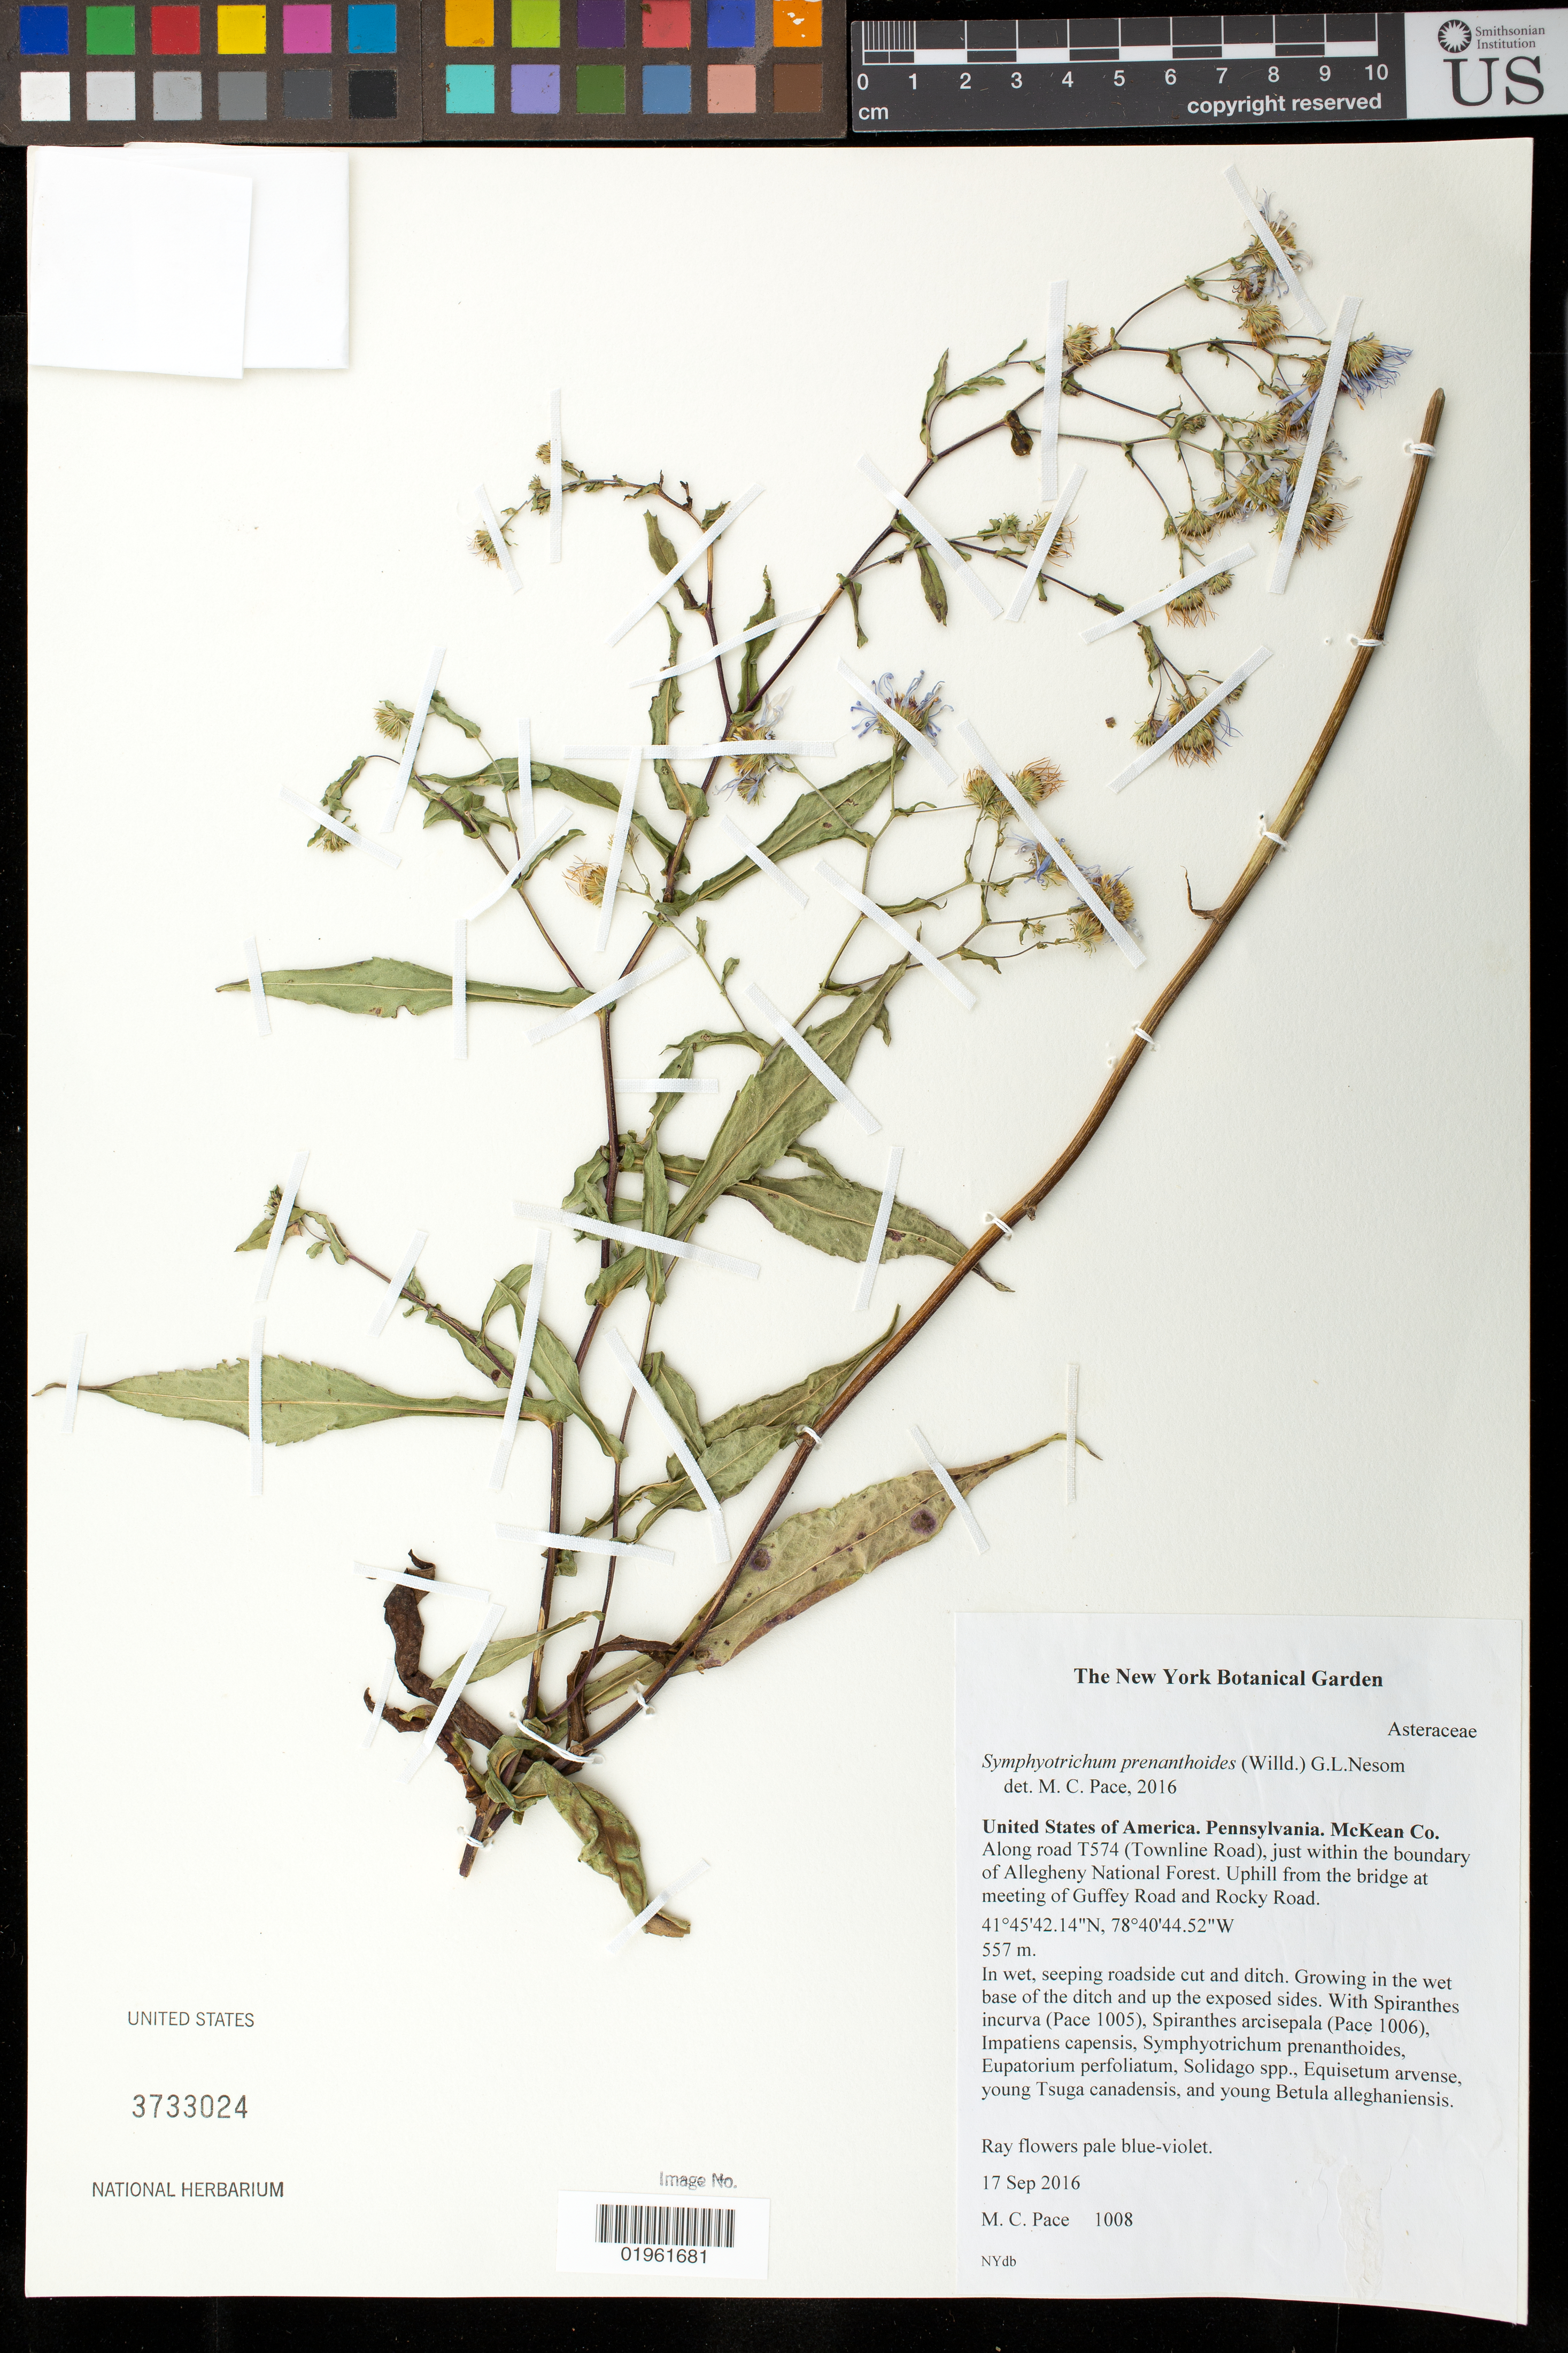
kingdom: Plantae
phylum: Tracheophyta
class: Magnoliopsida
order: Asterales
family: Asteraceae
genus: Symphyotrichum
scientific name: Symphyotrichum prenanthoides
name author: (Muhl. ex Willd.) G.L. Nesom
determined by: Pace, Matthew C., ex herb. NYBG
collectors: M.C. Pace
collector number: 1008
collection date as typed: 17 Sep 2016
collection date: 2016-09-17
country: United States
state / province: Pennsylvania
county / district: Mckean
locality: Along road T574 (Townline Road), just within the boundary of Allegheny National Forest. Uphill from the bridge at meeting of Guffey Road and Rocky Road.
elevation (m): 557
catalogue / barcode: US 3733024